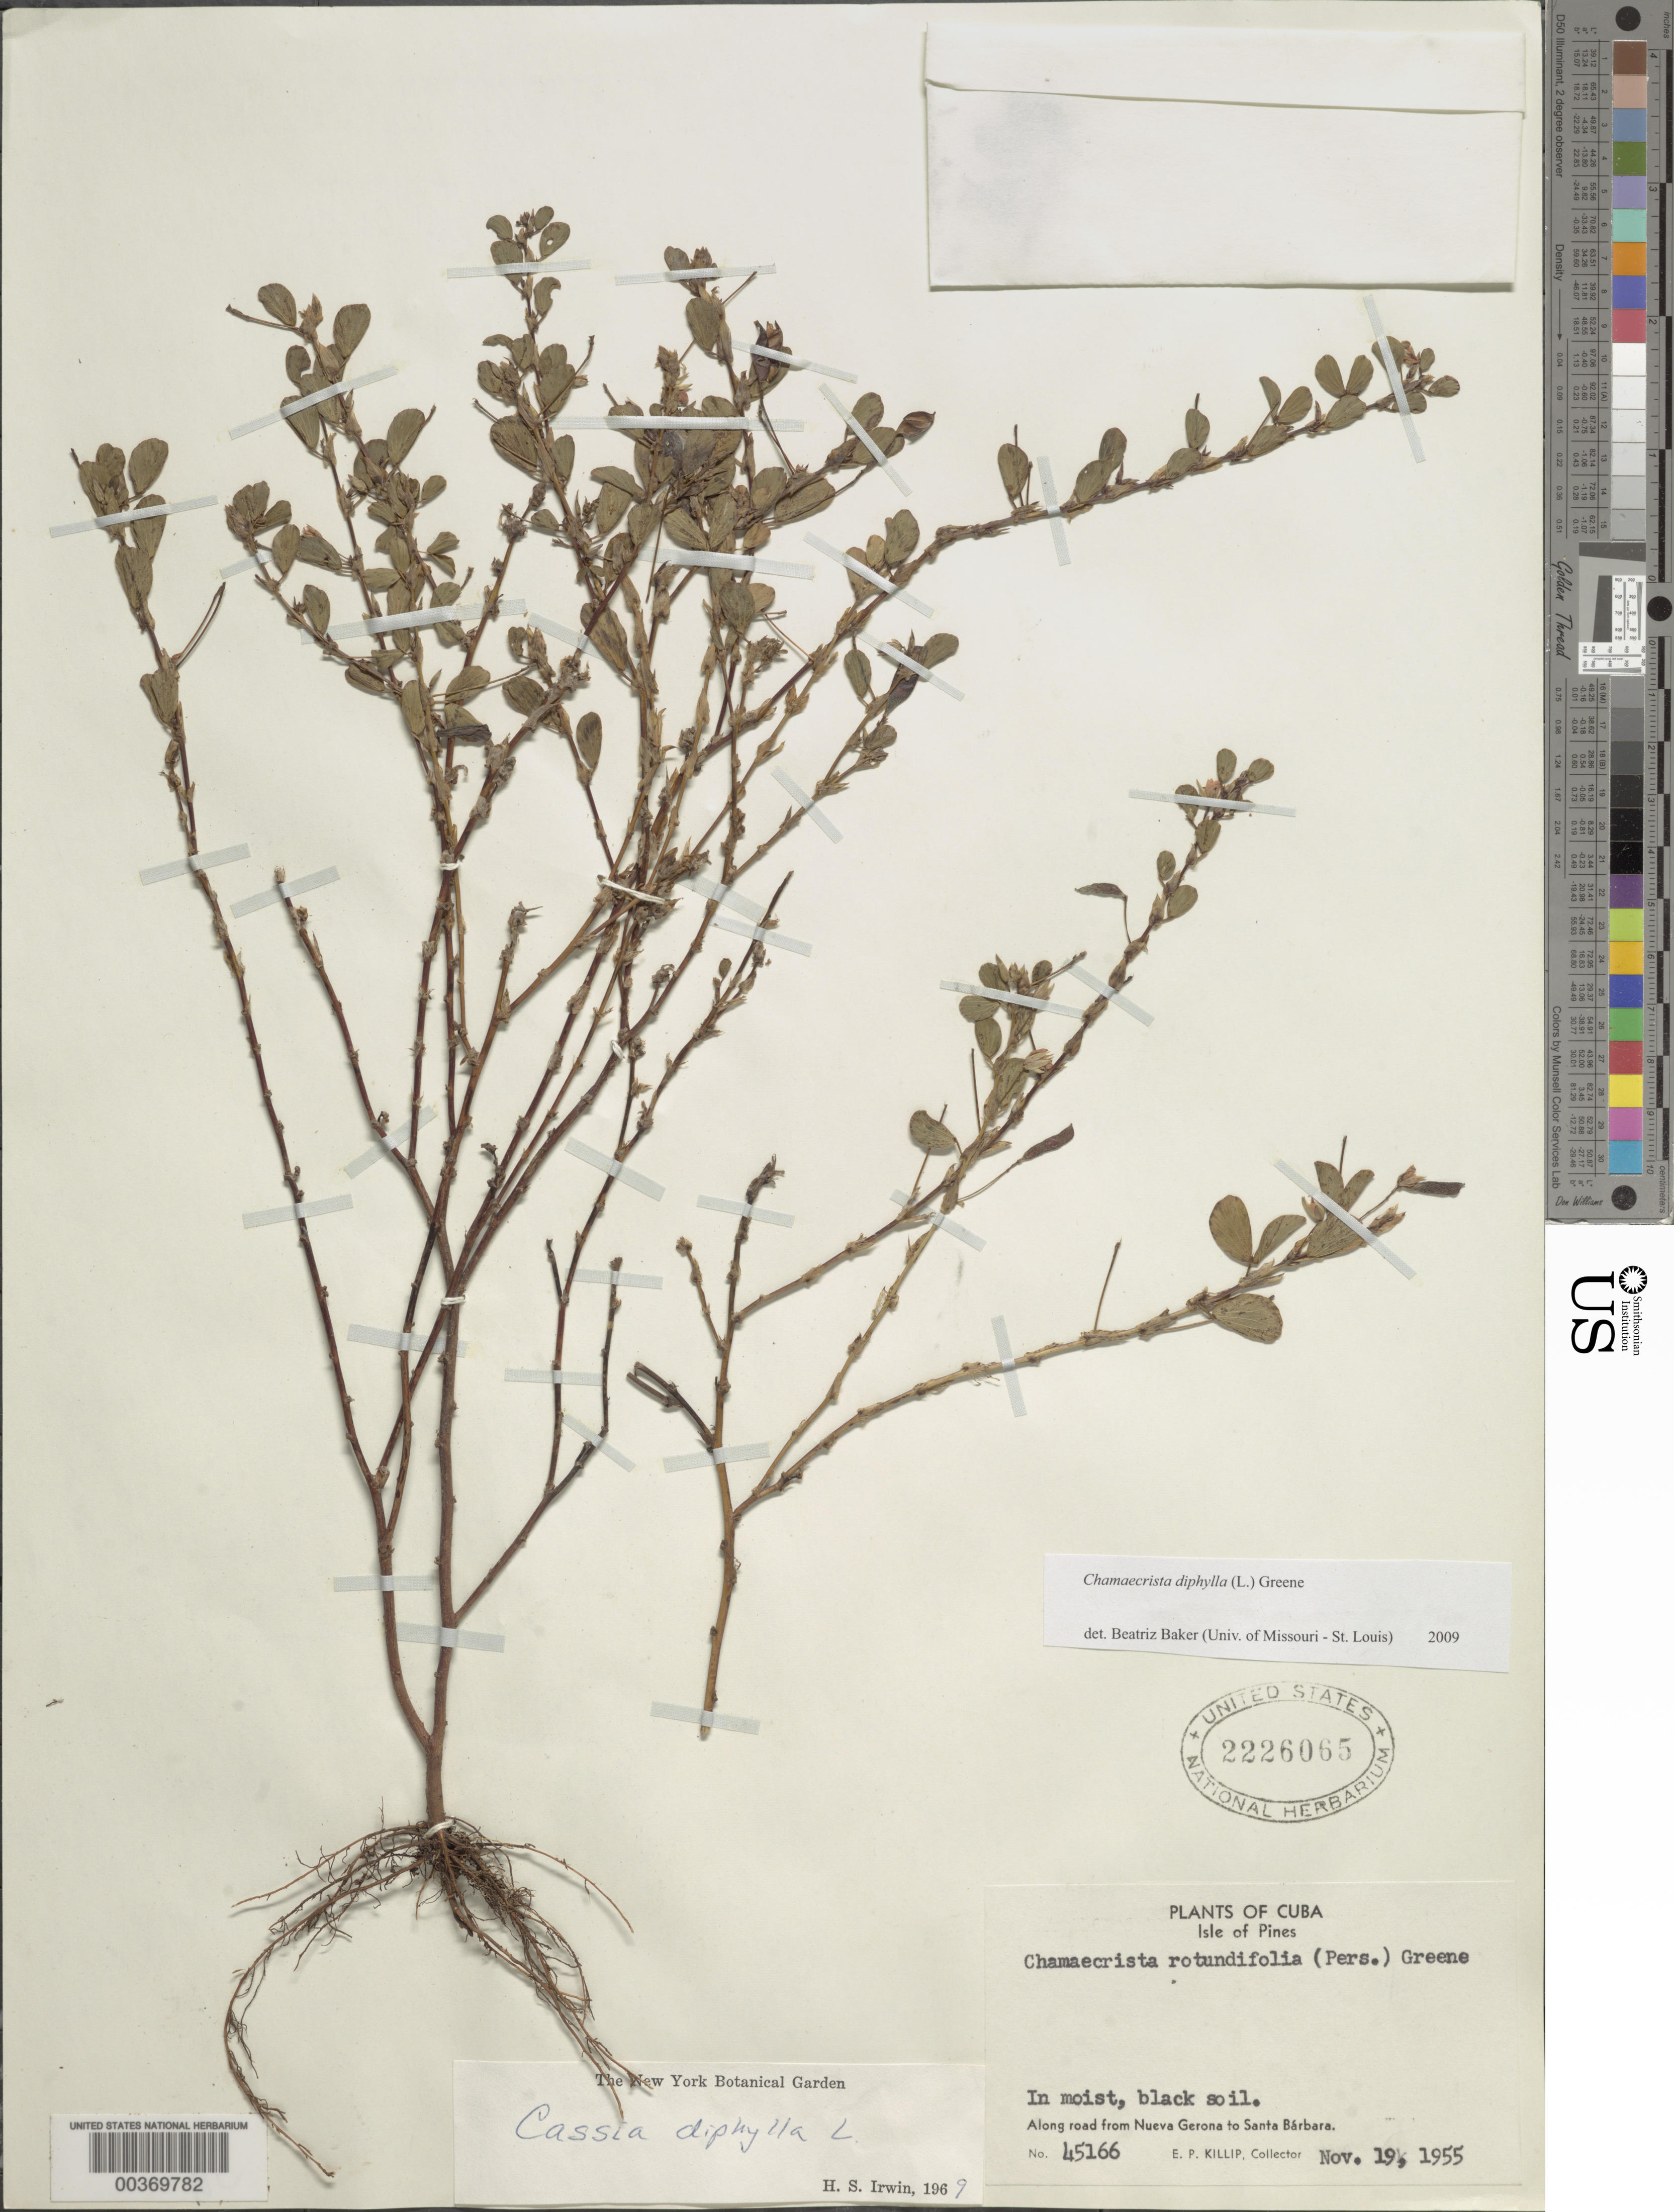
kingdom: Plantae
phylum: Tracheophyta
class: Magnoliopsida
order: Fabales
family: Fabaceae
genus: Chamaecrista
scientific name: Chamaecrista diphylla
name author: (L.) Greene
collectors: E. P. Killip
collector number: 45166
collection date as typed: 19 Nov 1955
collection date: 1955-11-19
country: Cuba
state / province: Isla de La Juventud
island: Isla de La Juventud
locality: Along road from Gerona to Santa Barbara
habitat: In moist, black soil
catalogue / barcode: US 2226065